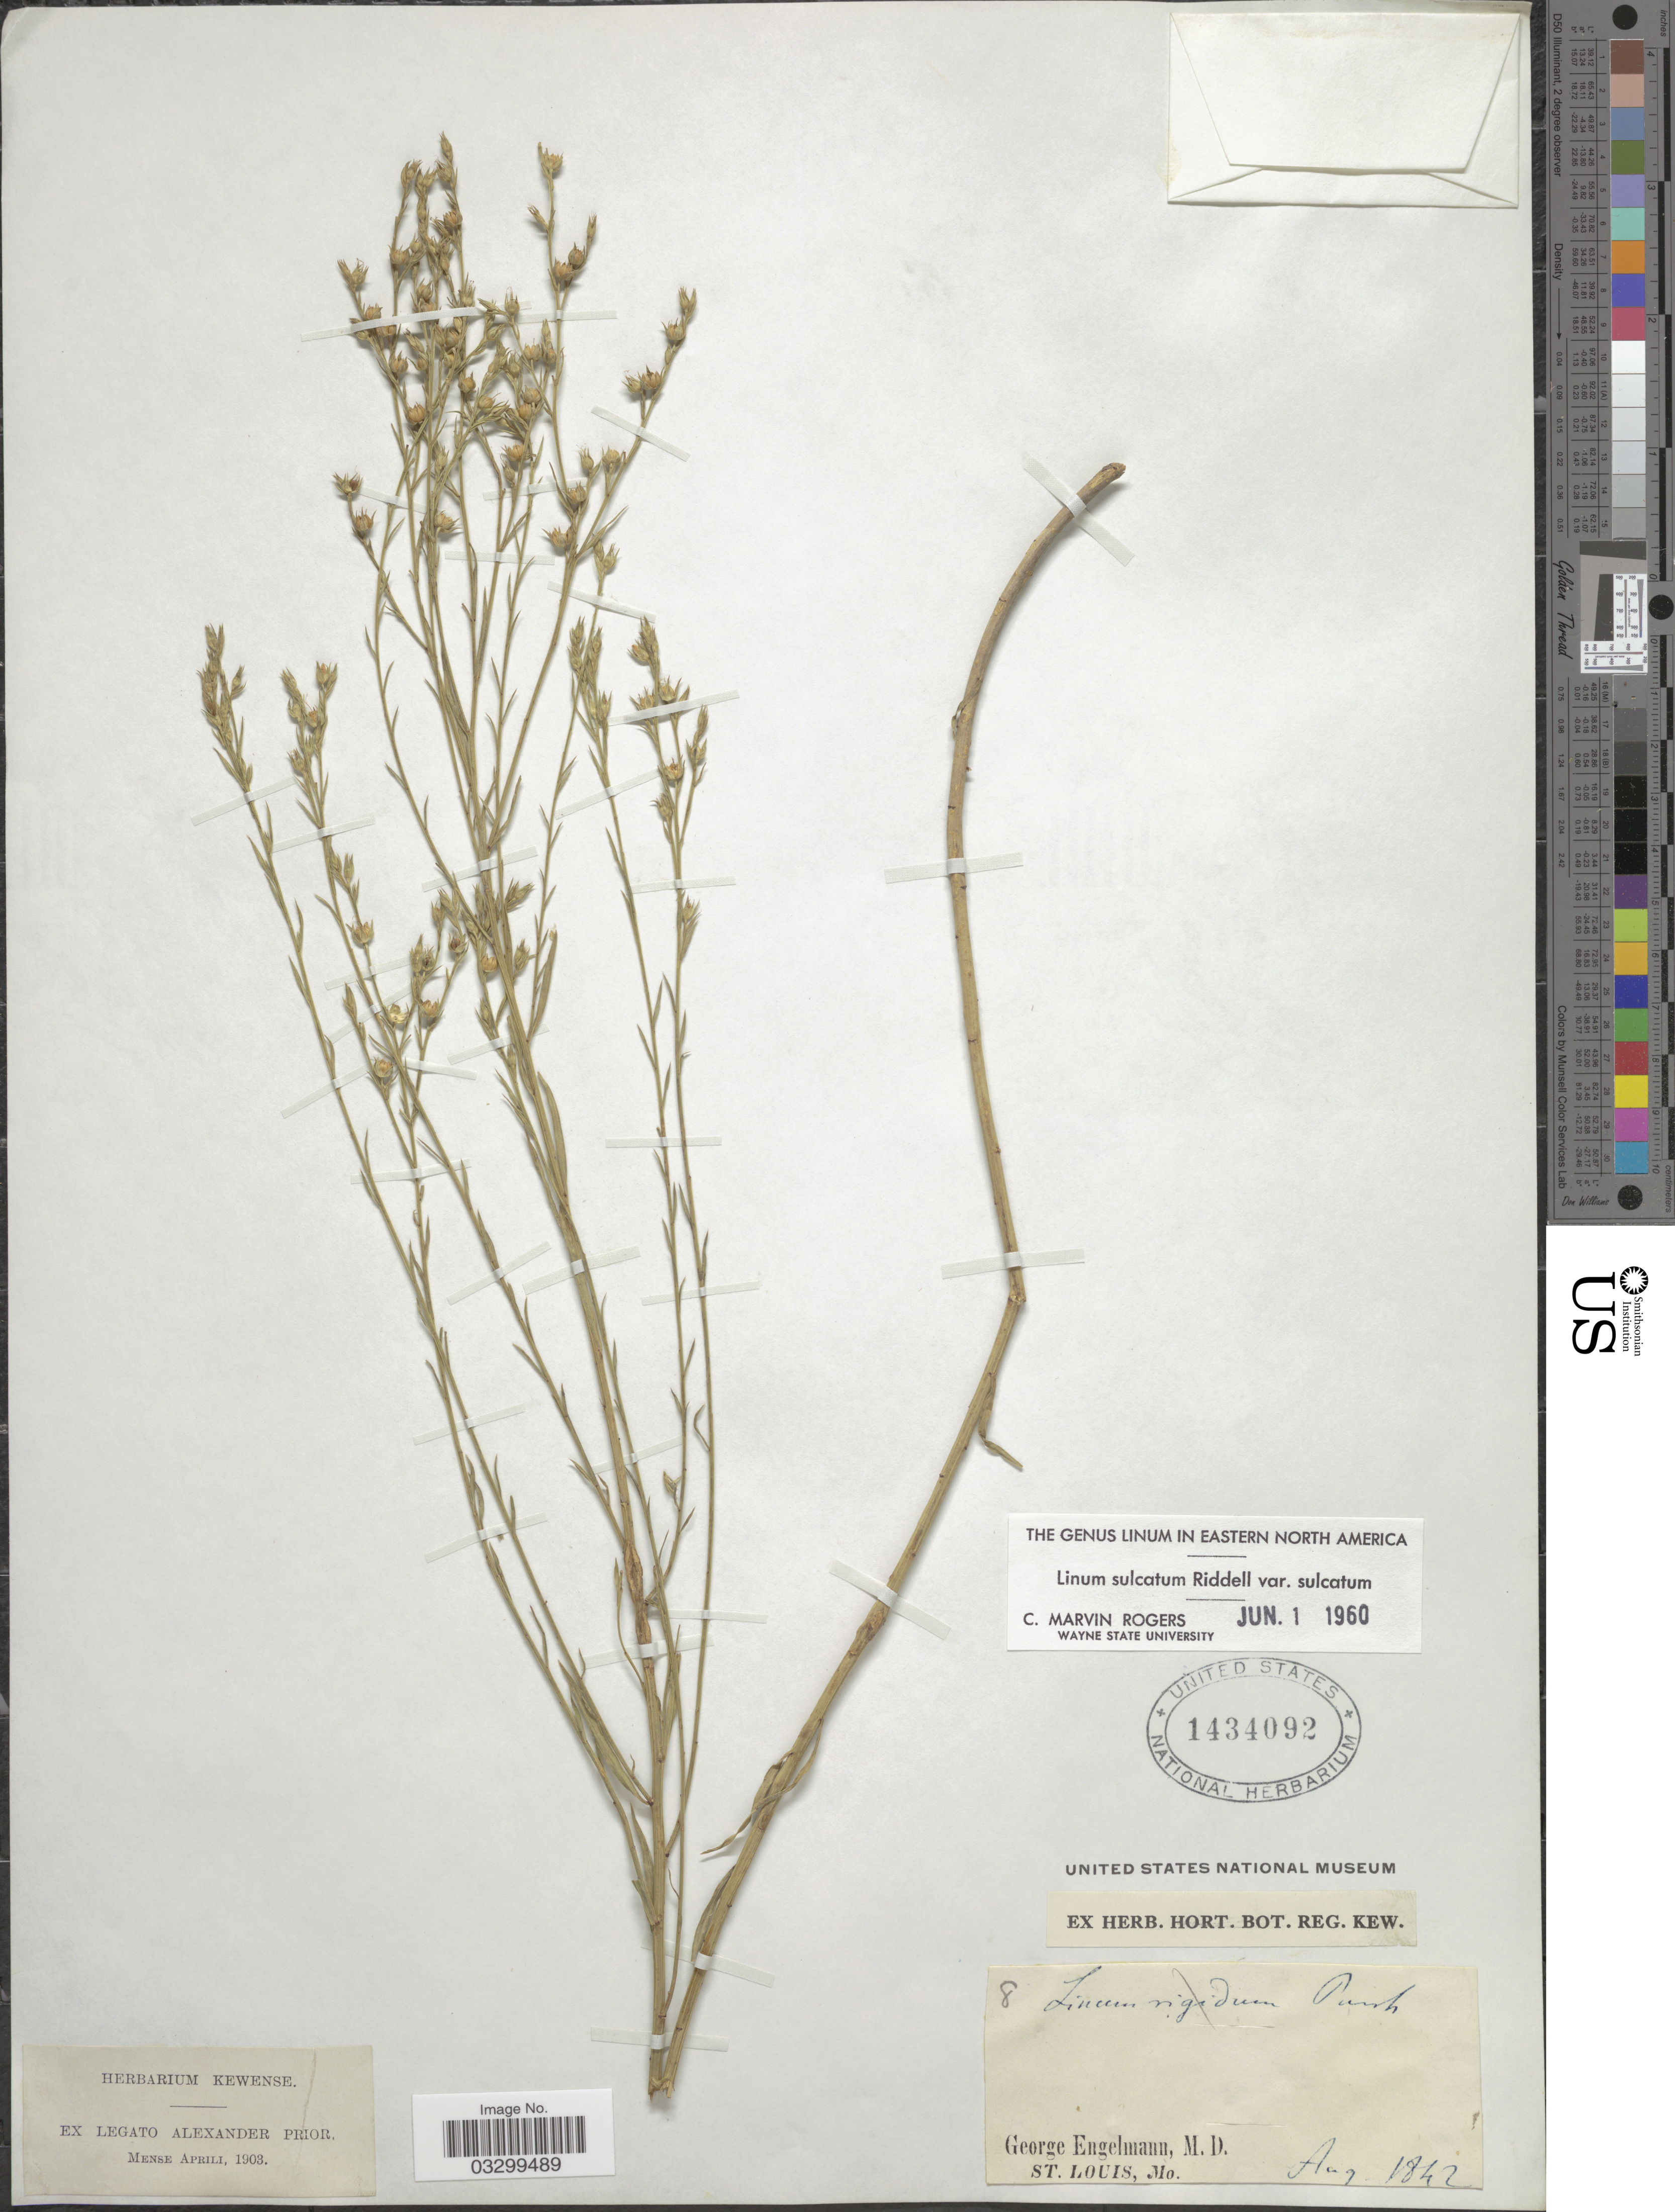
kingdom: Plantae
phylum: Tracheophyta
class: Magnoliopsida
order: Malpighiales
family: Linaceae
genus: Linum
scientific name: Linum sulcatum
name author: Riddell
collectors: G. Engelmann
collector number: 8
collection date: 1842-08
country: United States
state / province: Missouri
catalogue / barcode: US 1434092